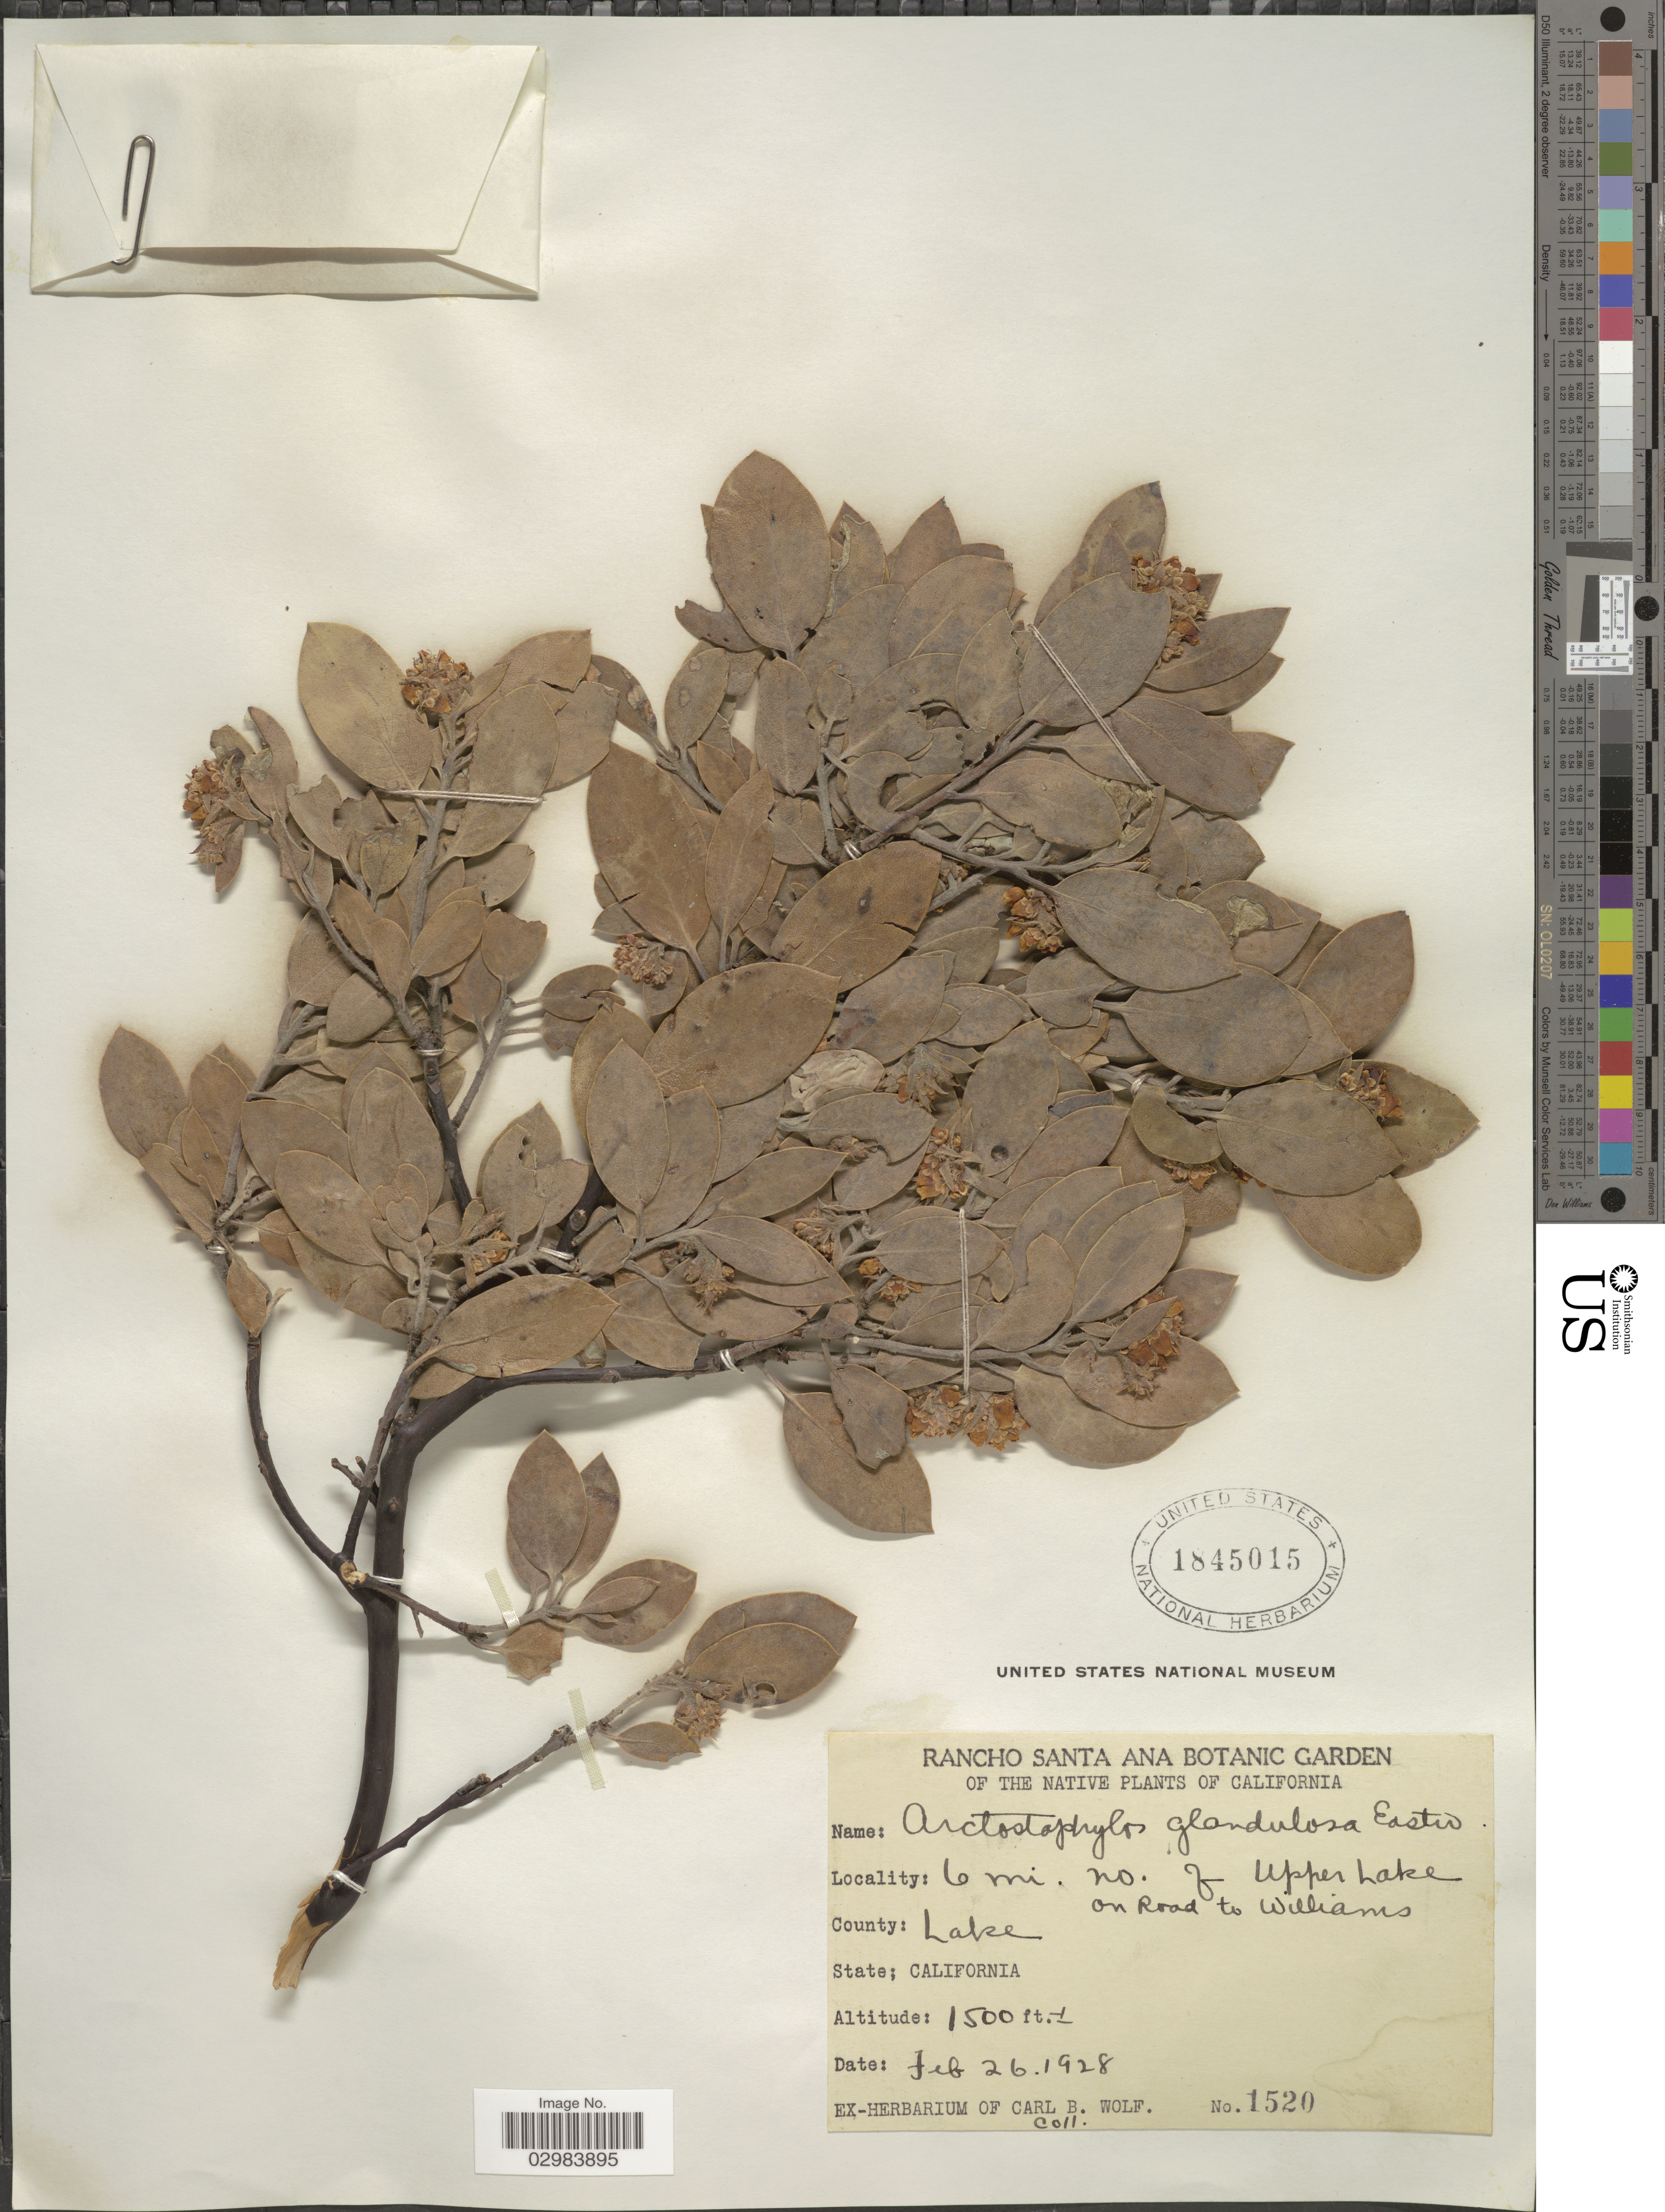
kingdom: Plantae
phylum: Tracheophyta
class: Magnoliopsida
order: Ericales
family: Ericaceae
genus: Arctostaphylos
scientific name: Arctostaphylos glandulosa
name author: Eastw.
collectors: ex herb. Carl B. Wolf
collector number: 1520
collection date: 1928-02-26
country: United States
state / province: California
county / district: Lake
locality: County: Lake, 6 mi. NO. of Upper Lake on Road to Williams.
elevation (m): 457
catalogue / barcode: US 1845015